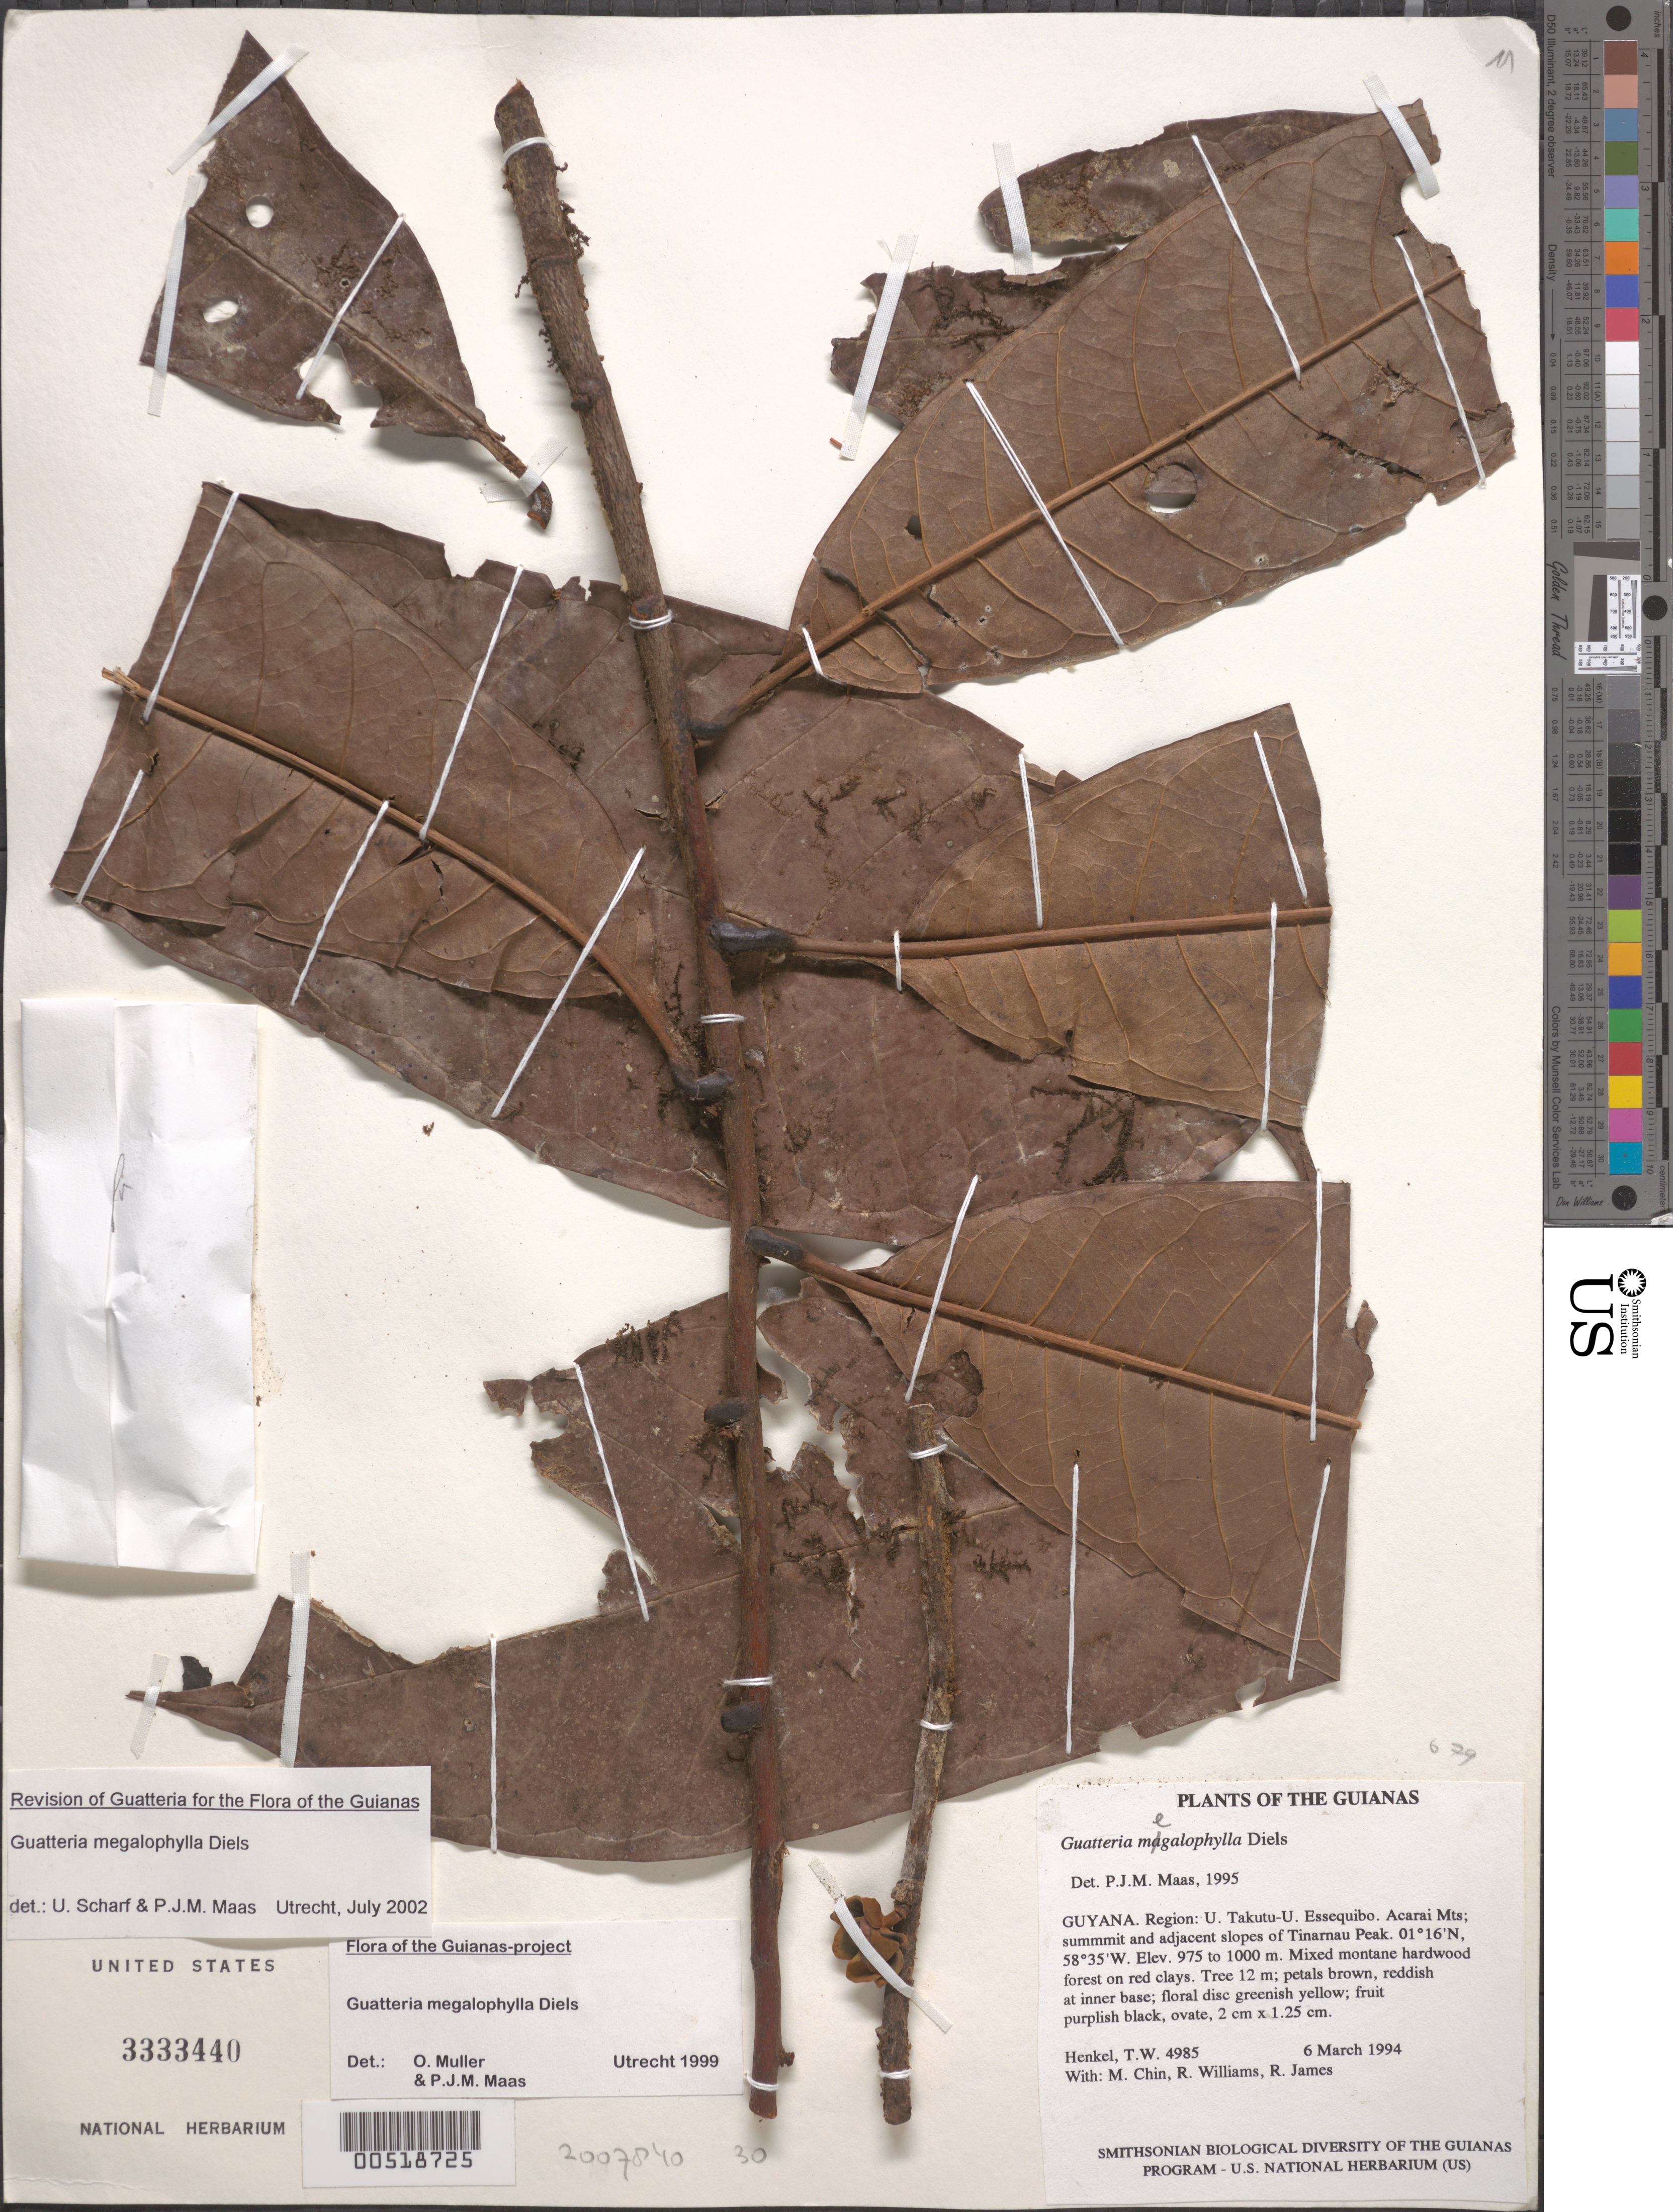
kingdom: Plantae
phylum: Tracheophyta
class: Magnoliopsida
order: Magnoliales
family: Annonaceae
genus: Guatteria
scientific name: Guatteria megalophylla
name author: Diels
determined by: Scharf, U.; Maas, P. J.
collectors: T. Henkel, M. Chin, R. Williams & R. James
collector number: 4985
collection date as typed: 6 March 1994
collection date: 1994-03-06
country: Guyana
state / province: U. Takutu-U. Essequibo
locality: Acarai Mts; summmit and adjacent slopes of Tinarnau Peak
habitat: Mixed montane hardwood forest on red clays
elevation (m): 975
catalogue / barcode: US 3333440